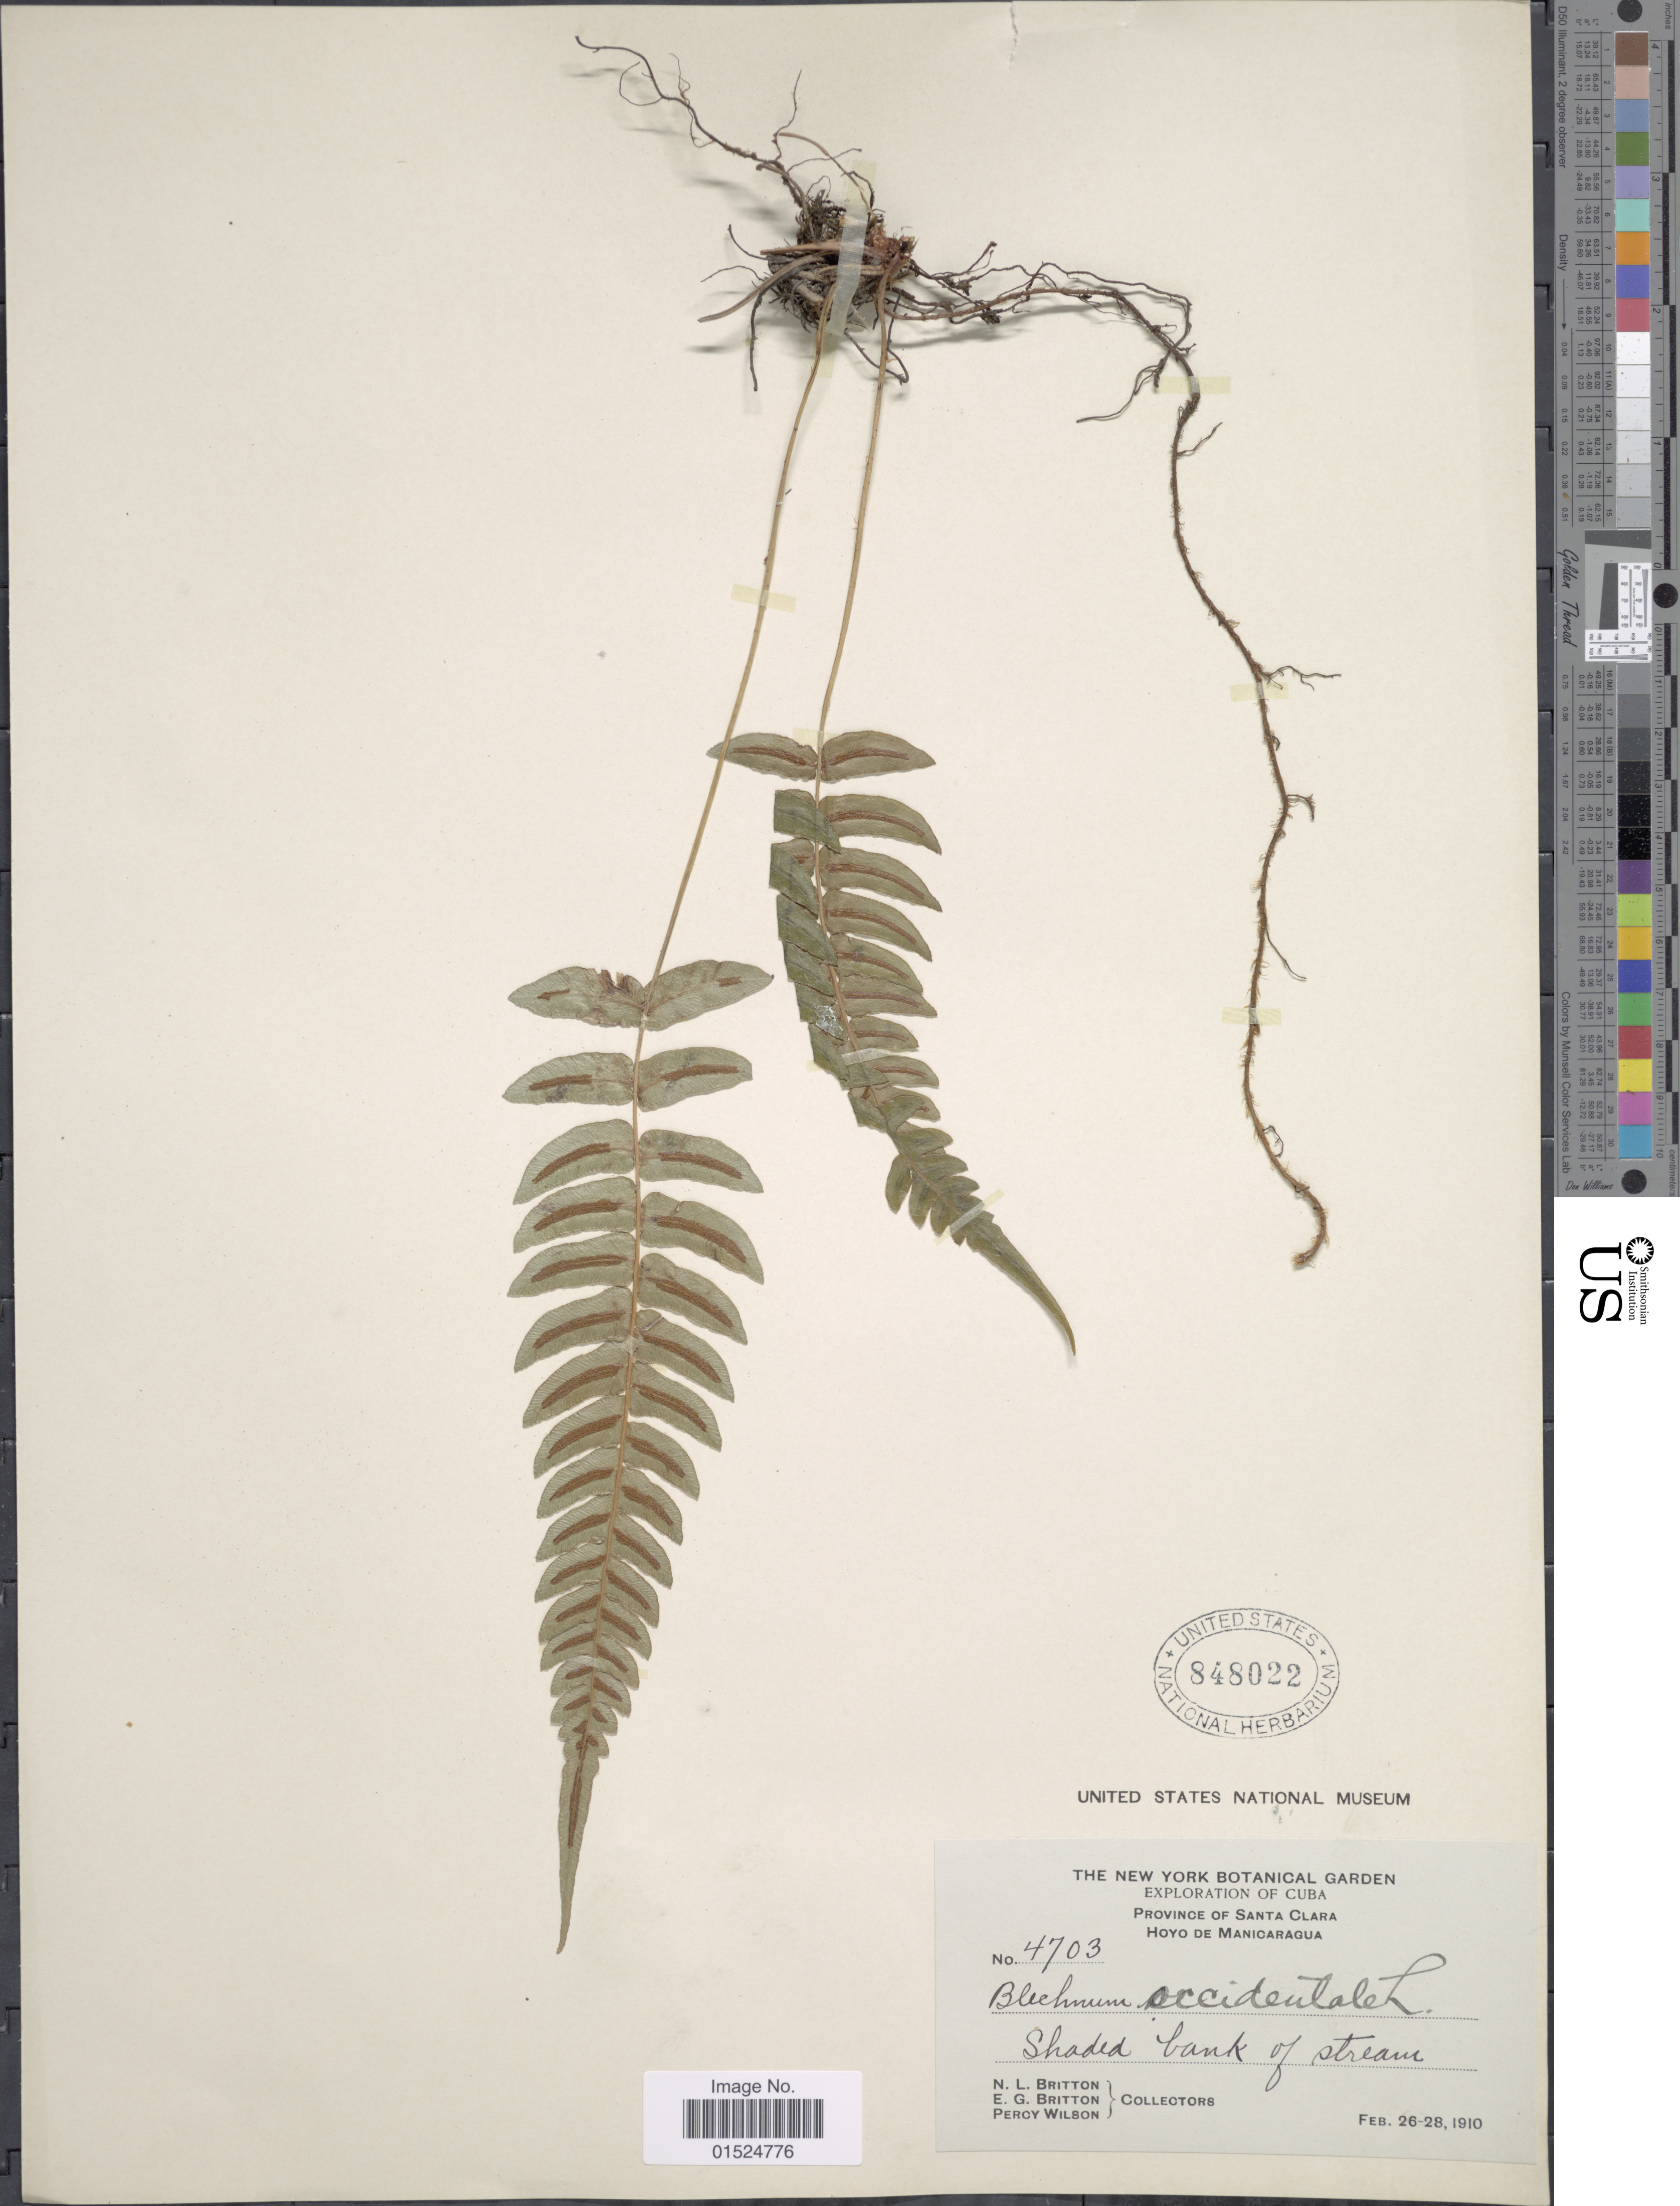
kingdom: Plantae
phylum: Tracheophyta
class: Polypodiopsida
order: Polypodiales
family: Blechnaceae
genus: Blechnum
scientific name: Blechnum glandulosum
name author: Link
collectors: N. Britton, E. G. Britton & P. Wilson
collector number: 4703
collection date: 1910-02-26/1910-02-28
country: Cuba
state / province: Las Villas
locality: Province of Santa Clara, Hoyo de Manicaragua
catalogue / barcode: US 848022